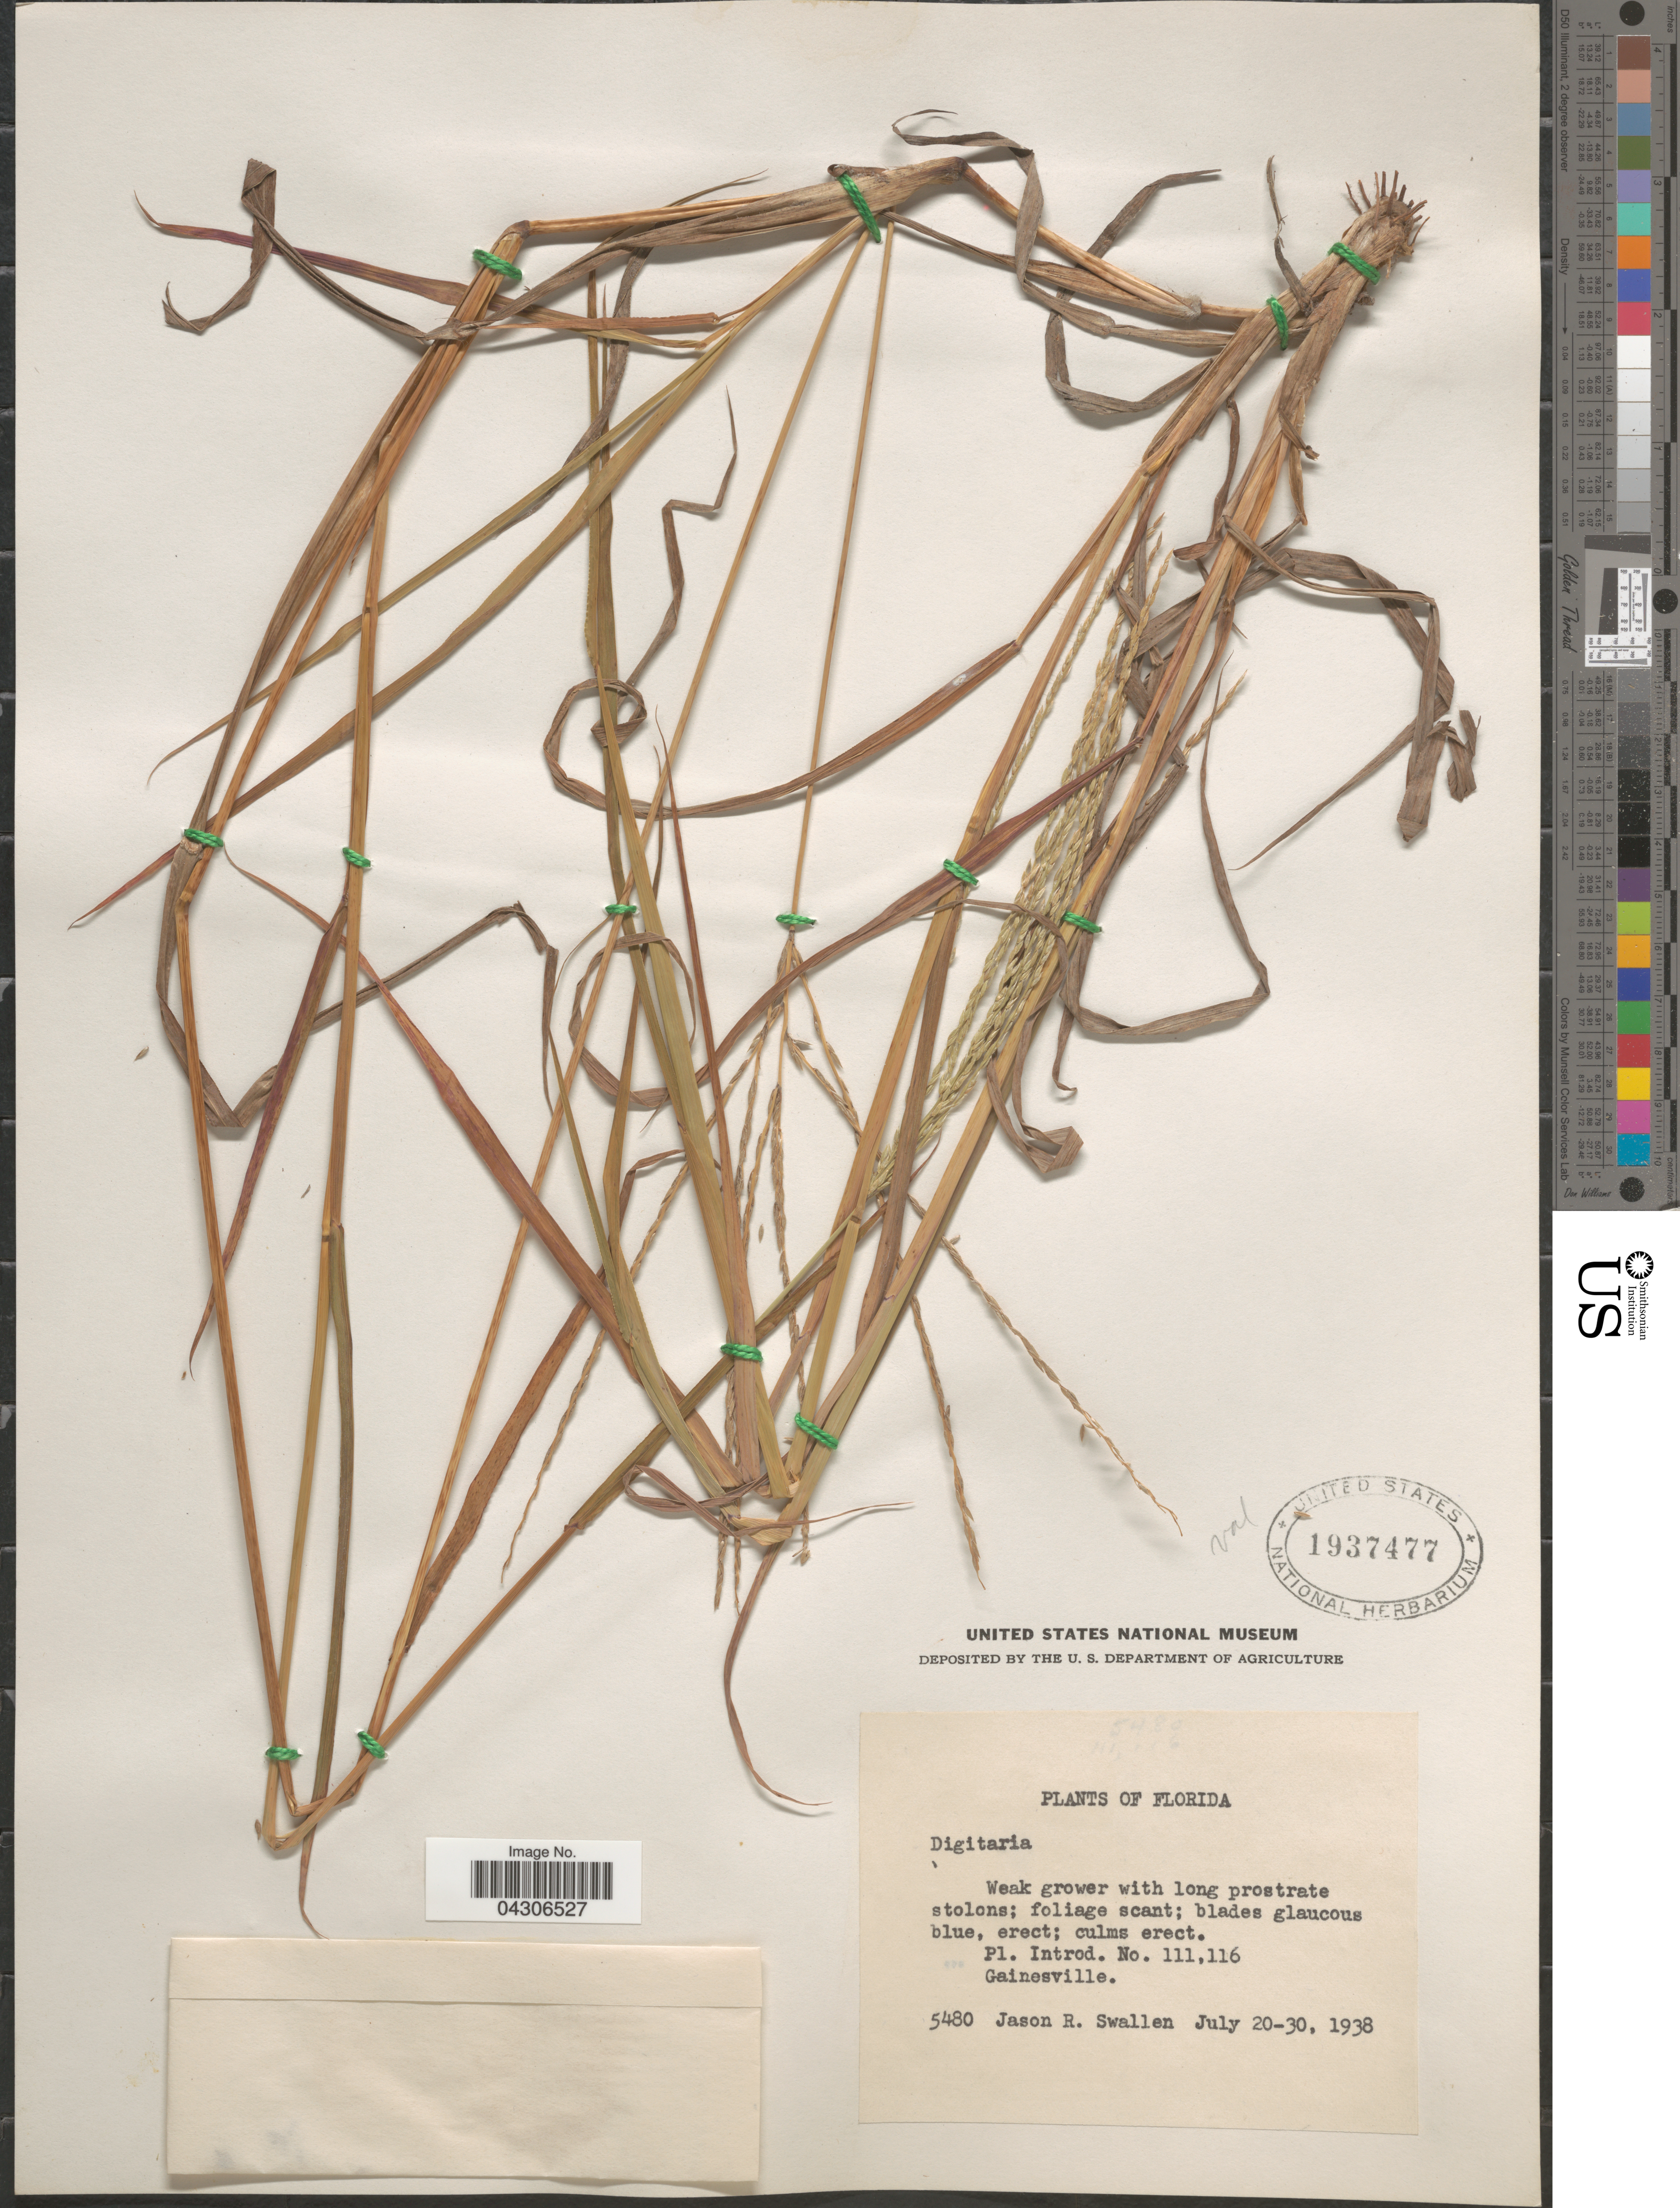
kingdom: Plantae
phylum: Tracheophyta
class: Liliopsida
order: Poales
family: Poaceae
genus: Digitaria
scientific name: Digitaria sp.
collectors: J. R. Swallen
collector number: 5480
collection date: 1938-07-20/1938-07-30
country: United States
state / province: Florida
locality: Gainesville.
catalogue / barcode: US 1937477